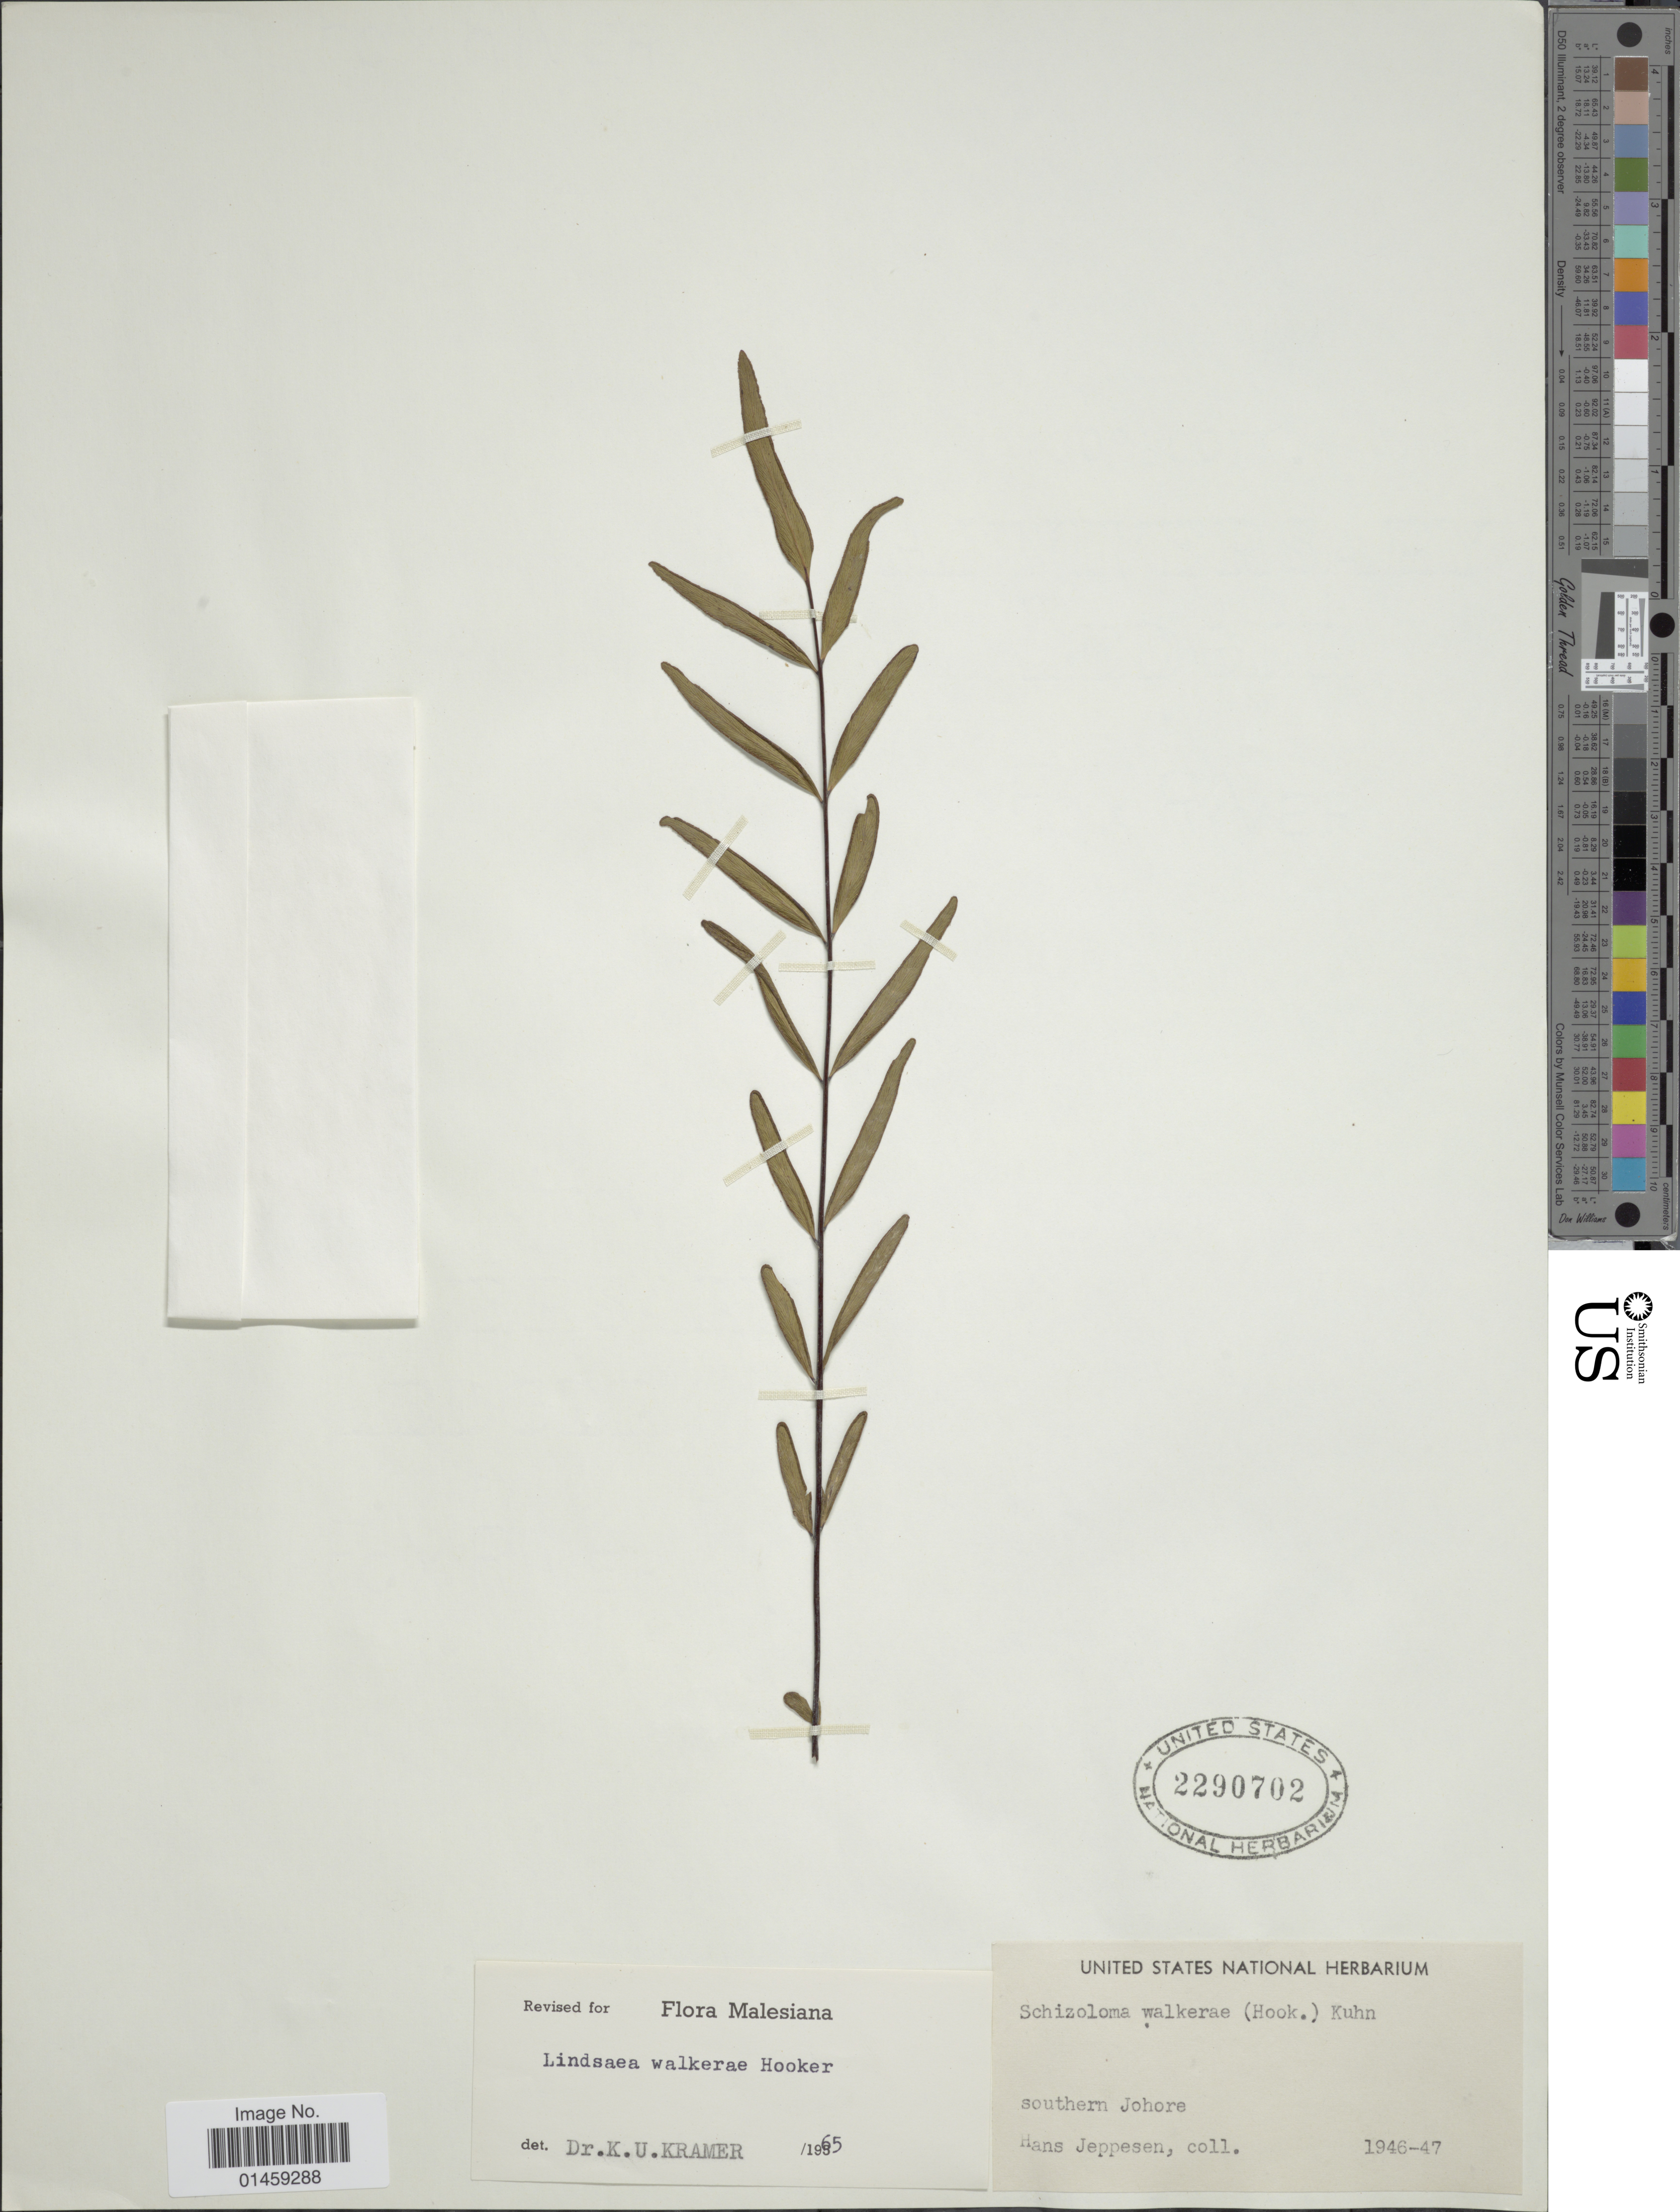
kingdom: Plantae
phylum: Tracheophyta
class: Polypodiopsida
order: Polypodiales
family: Lindsaeaceae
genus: Lindsaea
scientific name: Lindsaea walkerae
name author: Hosok.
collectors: H. Jeppesen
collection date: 1946/1947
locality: Southern Johore.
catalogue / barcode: US 2290702